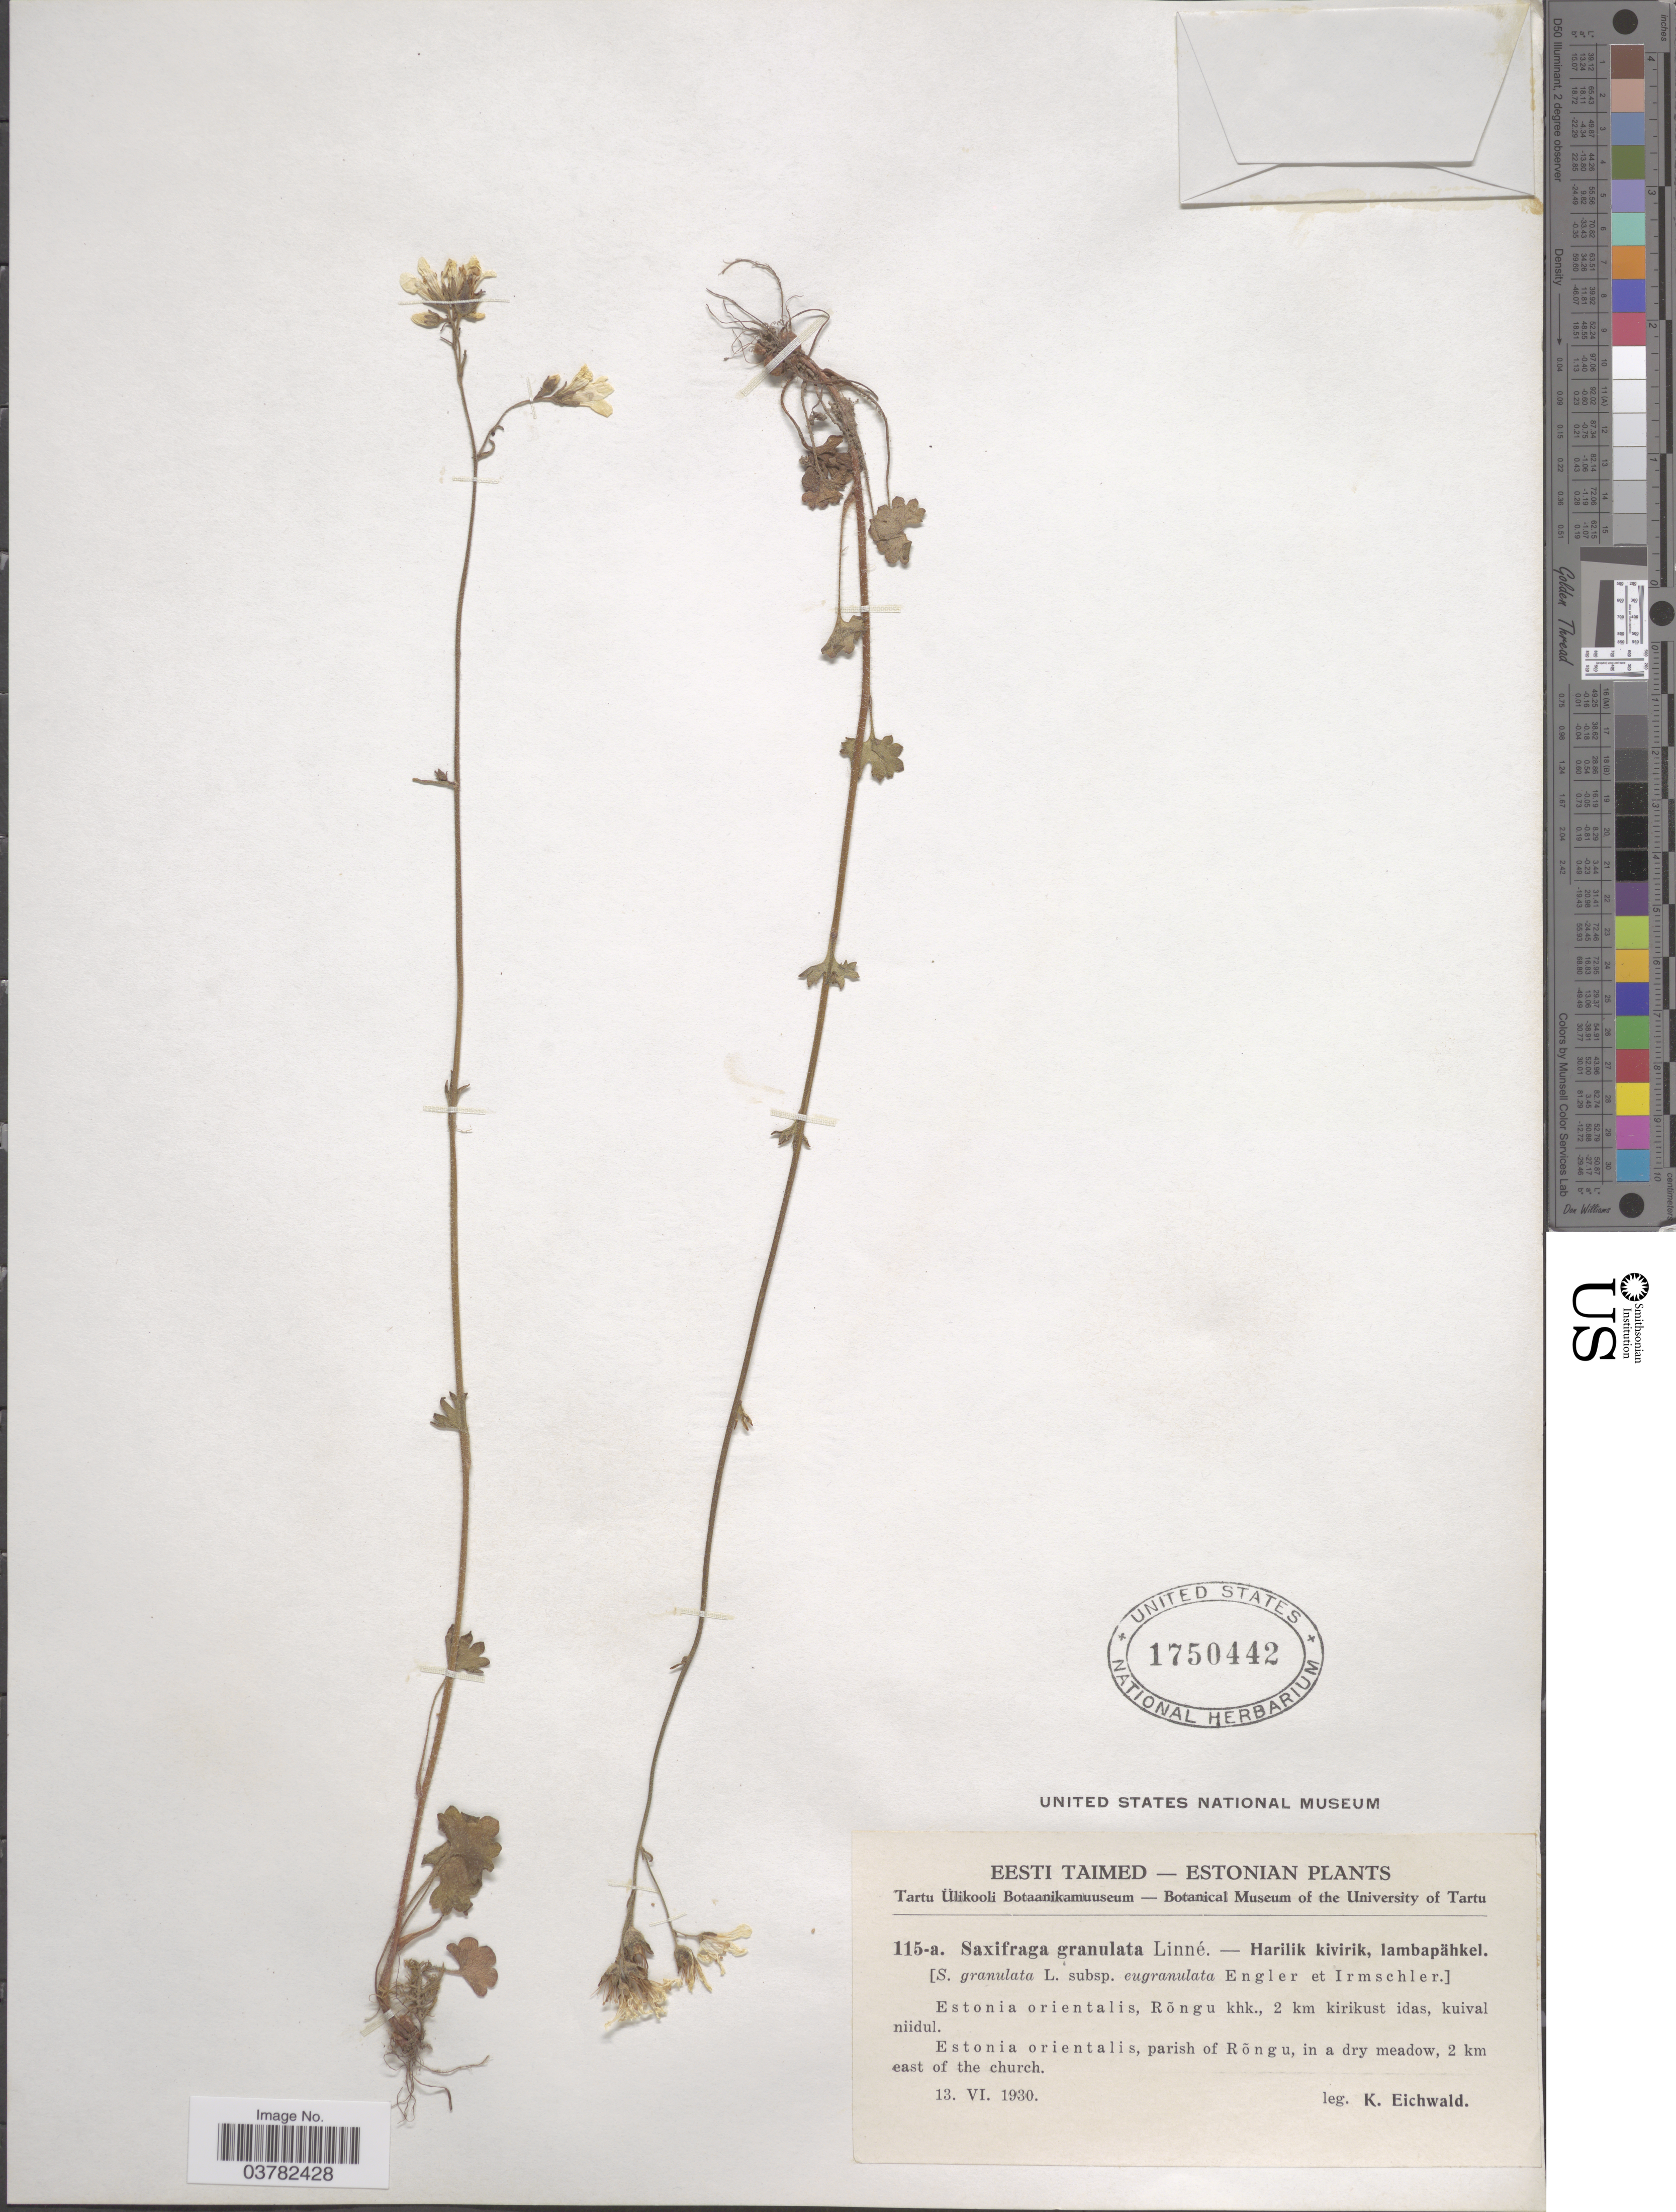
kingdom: Plantae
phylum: Tracheophyta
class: Magnoliopsida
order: Saxifragales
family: Saxifragaceae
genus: Saxifraga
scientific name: Saxifraga granulata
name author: L.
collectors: K. Eichwald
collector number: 115-a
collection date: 1930-06-13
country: Estonia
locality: Estonia orientalis, parish of Rõngu, in a dry meadow, 2 km east of the church.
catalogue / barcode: US 1750442